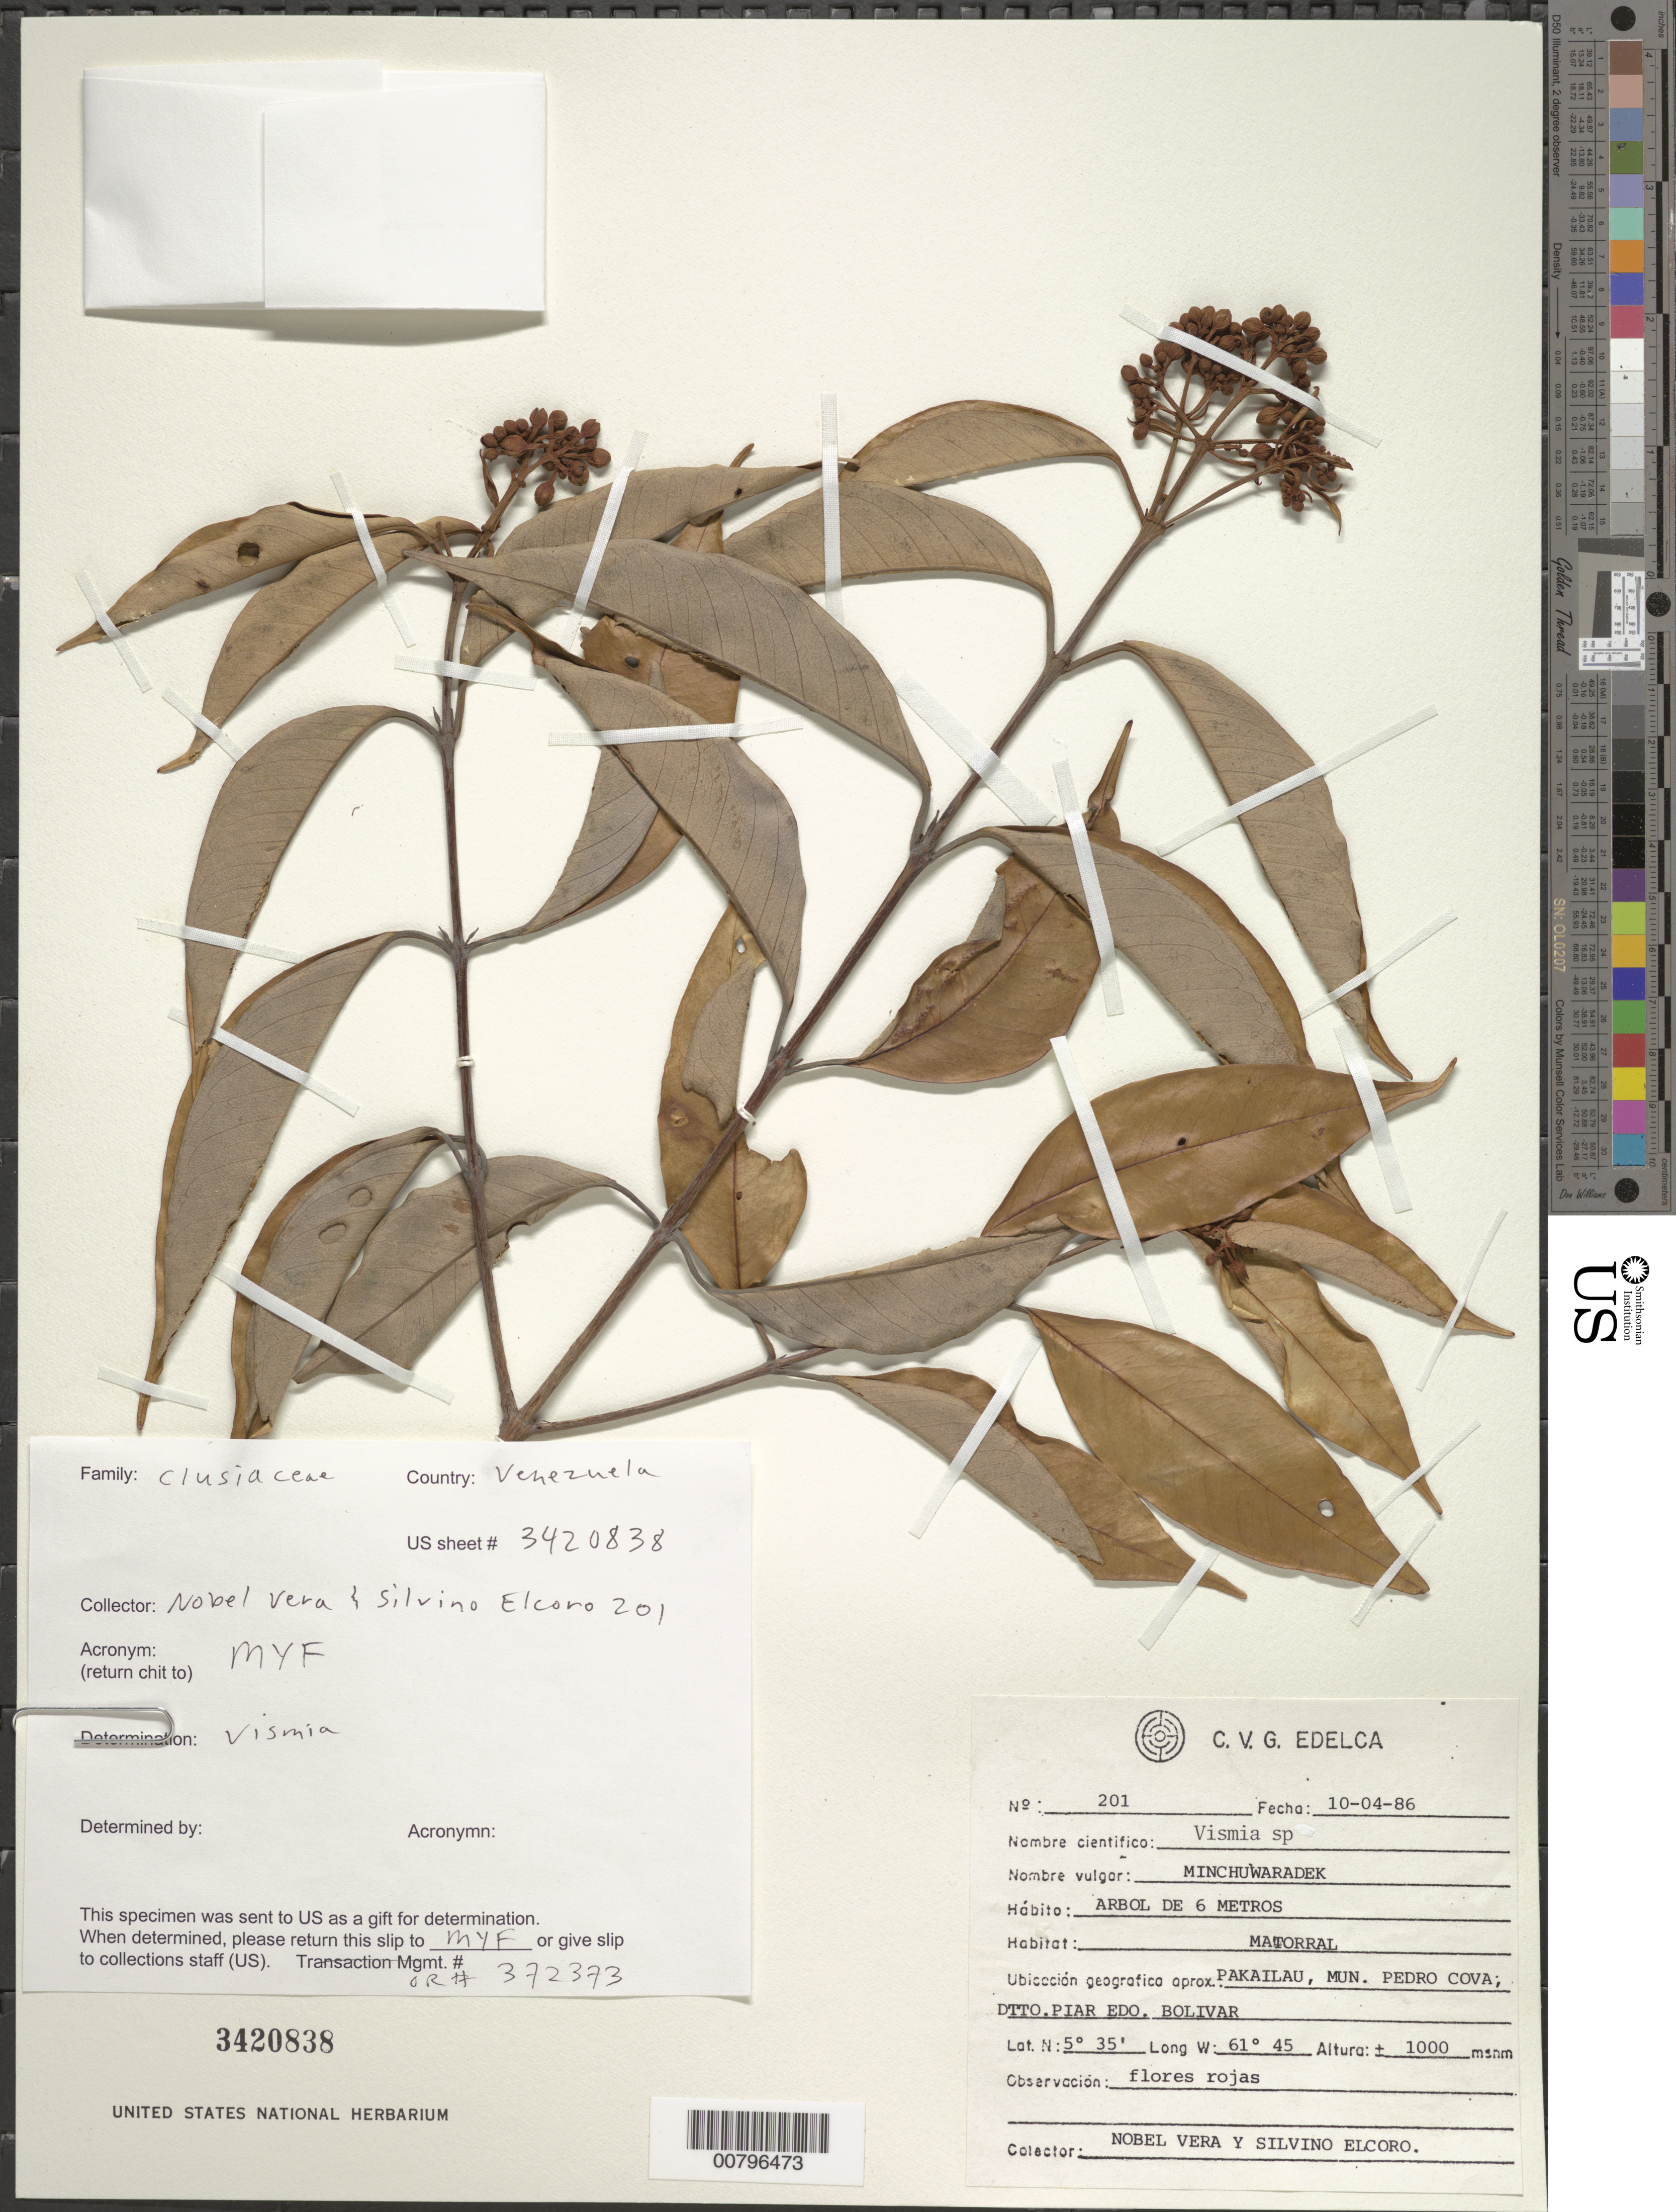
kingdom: Plantae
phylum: Tracheophyta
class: Magnoliopsida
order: Malpighiales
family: Hypericaceae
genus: Vismia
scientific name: Vismia sp.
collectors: S. Elcoro & N. Vera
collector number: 201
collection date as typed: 10-Apr-86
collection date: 1986-04-10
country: Venezuela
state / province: Bolívar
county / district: Piar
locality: Mun. Pedro Cova, Pakailau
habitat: Matorral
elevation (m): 1000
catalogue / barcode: US 3420838